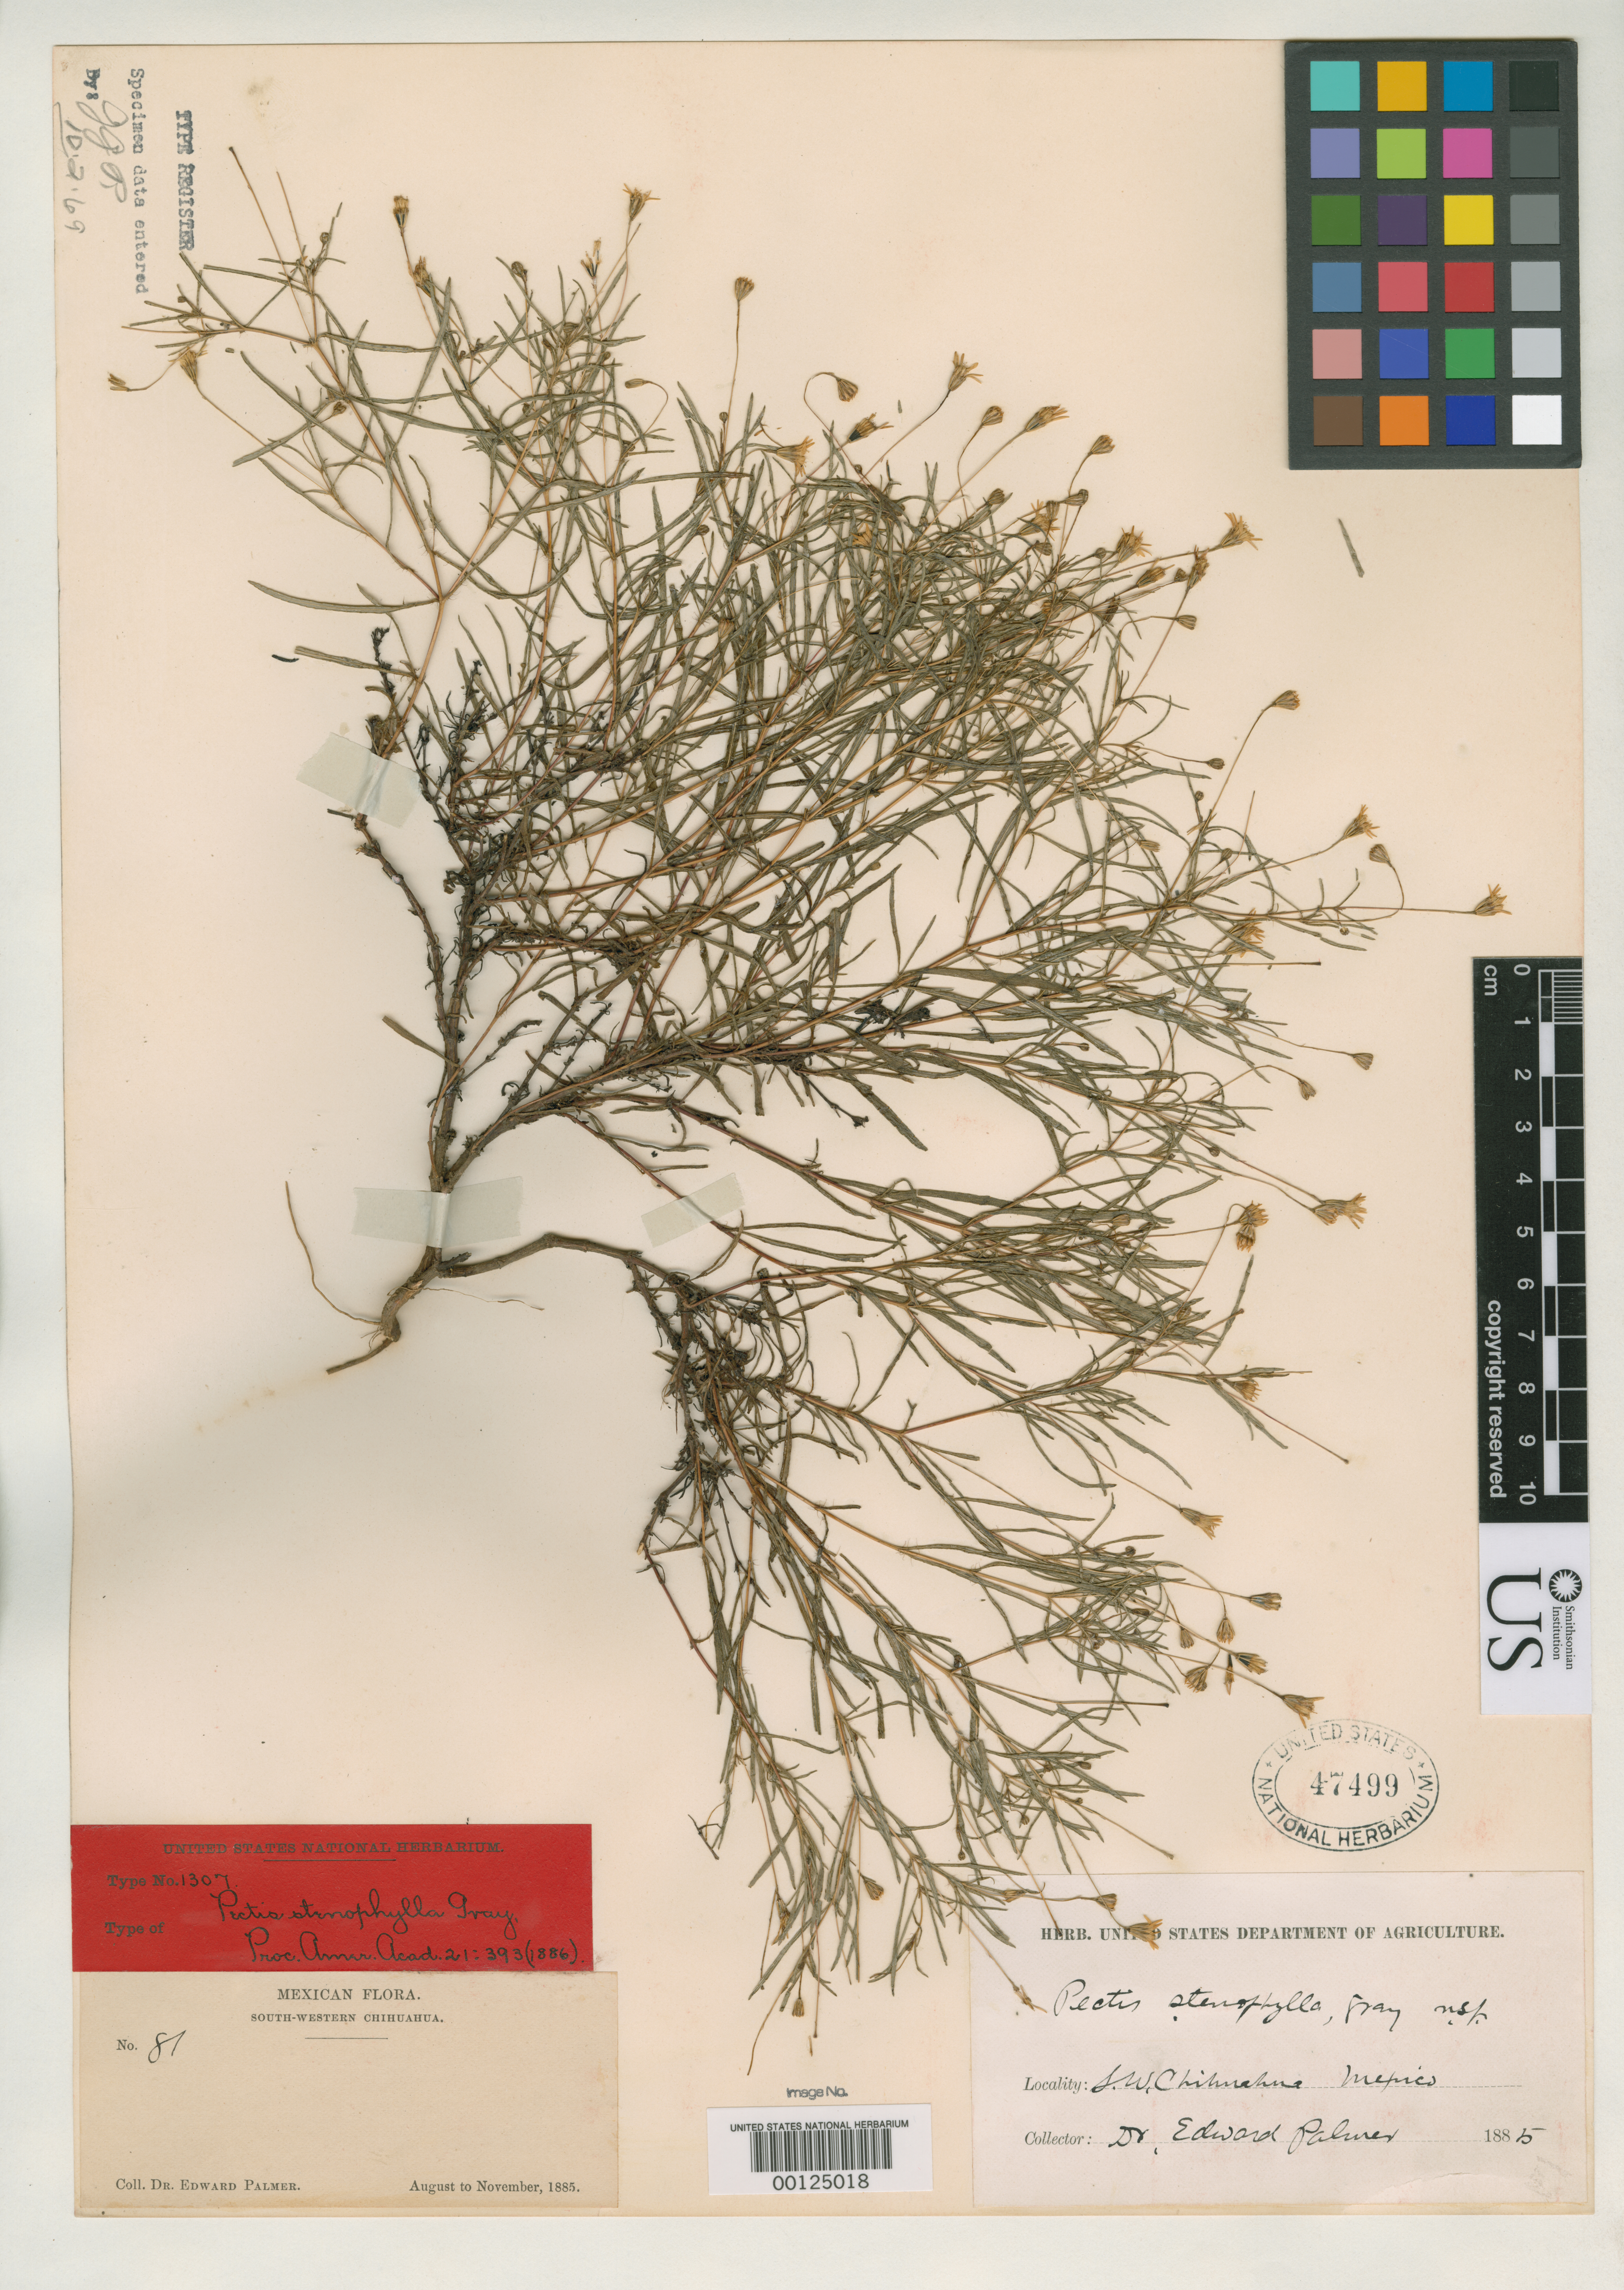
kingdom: Plantae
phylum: Tracheophyta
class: Magnoliopsida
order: Asterales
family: Asteraceae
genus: Pectis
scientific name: Pectis stenophylla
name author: A. Gray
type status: Isotype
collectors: E. Palmer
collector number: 81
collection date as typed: Aug 1885 to -- Nov 1885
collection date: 1885-08/1885-11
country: Mexico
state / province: Chihuahua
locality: Mountains above Batopilas.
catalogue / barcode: US 47499